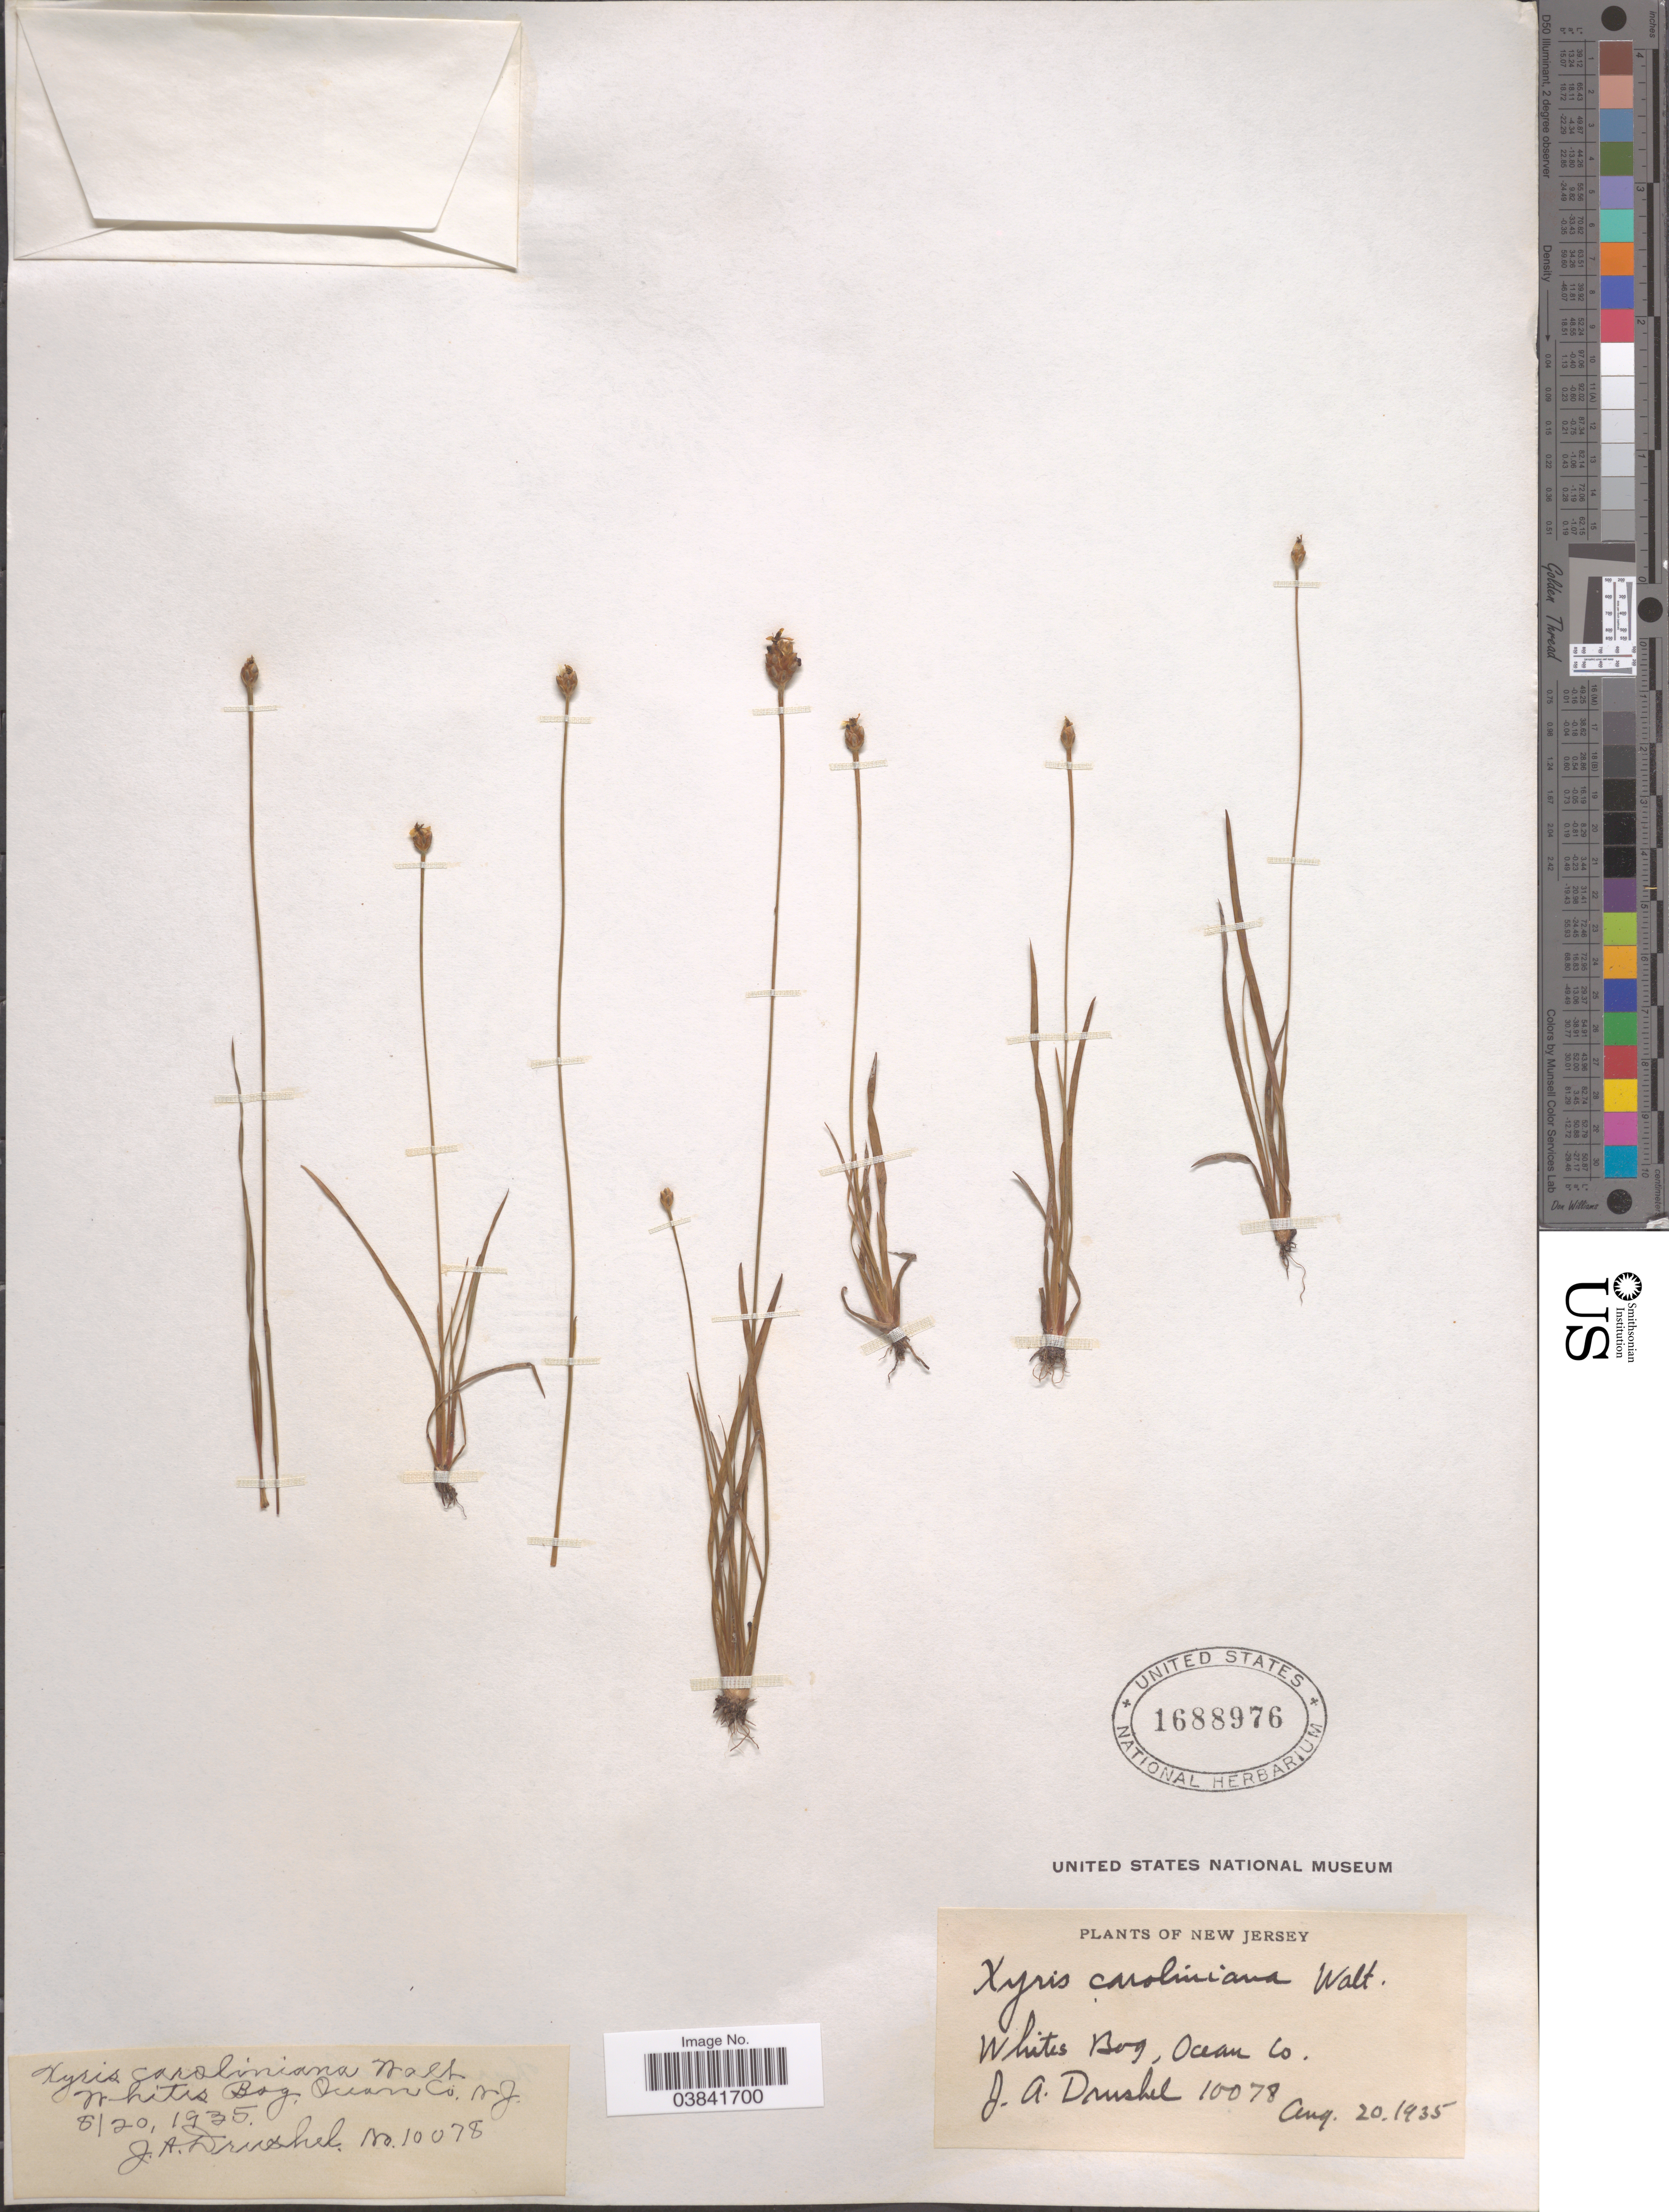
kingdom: Plantae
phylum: Tracheophyta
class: Liliopsida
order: Poales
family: Xyridaceae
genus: Xyris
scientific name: Xyris difformis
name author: Chapm.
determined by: Strong, Mark T., (BOT), Smithsonian Institution - National Museum of Natural History (UNITED STATES)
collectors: J. A. Drushel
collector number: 10078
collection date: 1935-08-20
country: United States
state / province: New Jersey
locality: Whites Bog, Ocean Co.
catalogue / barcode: US 1688976